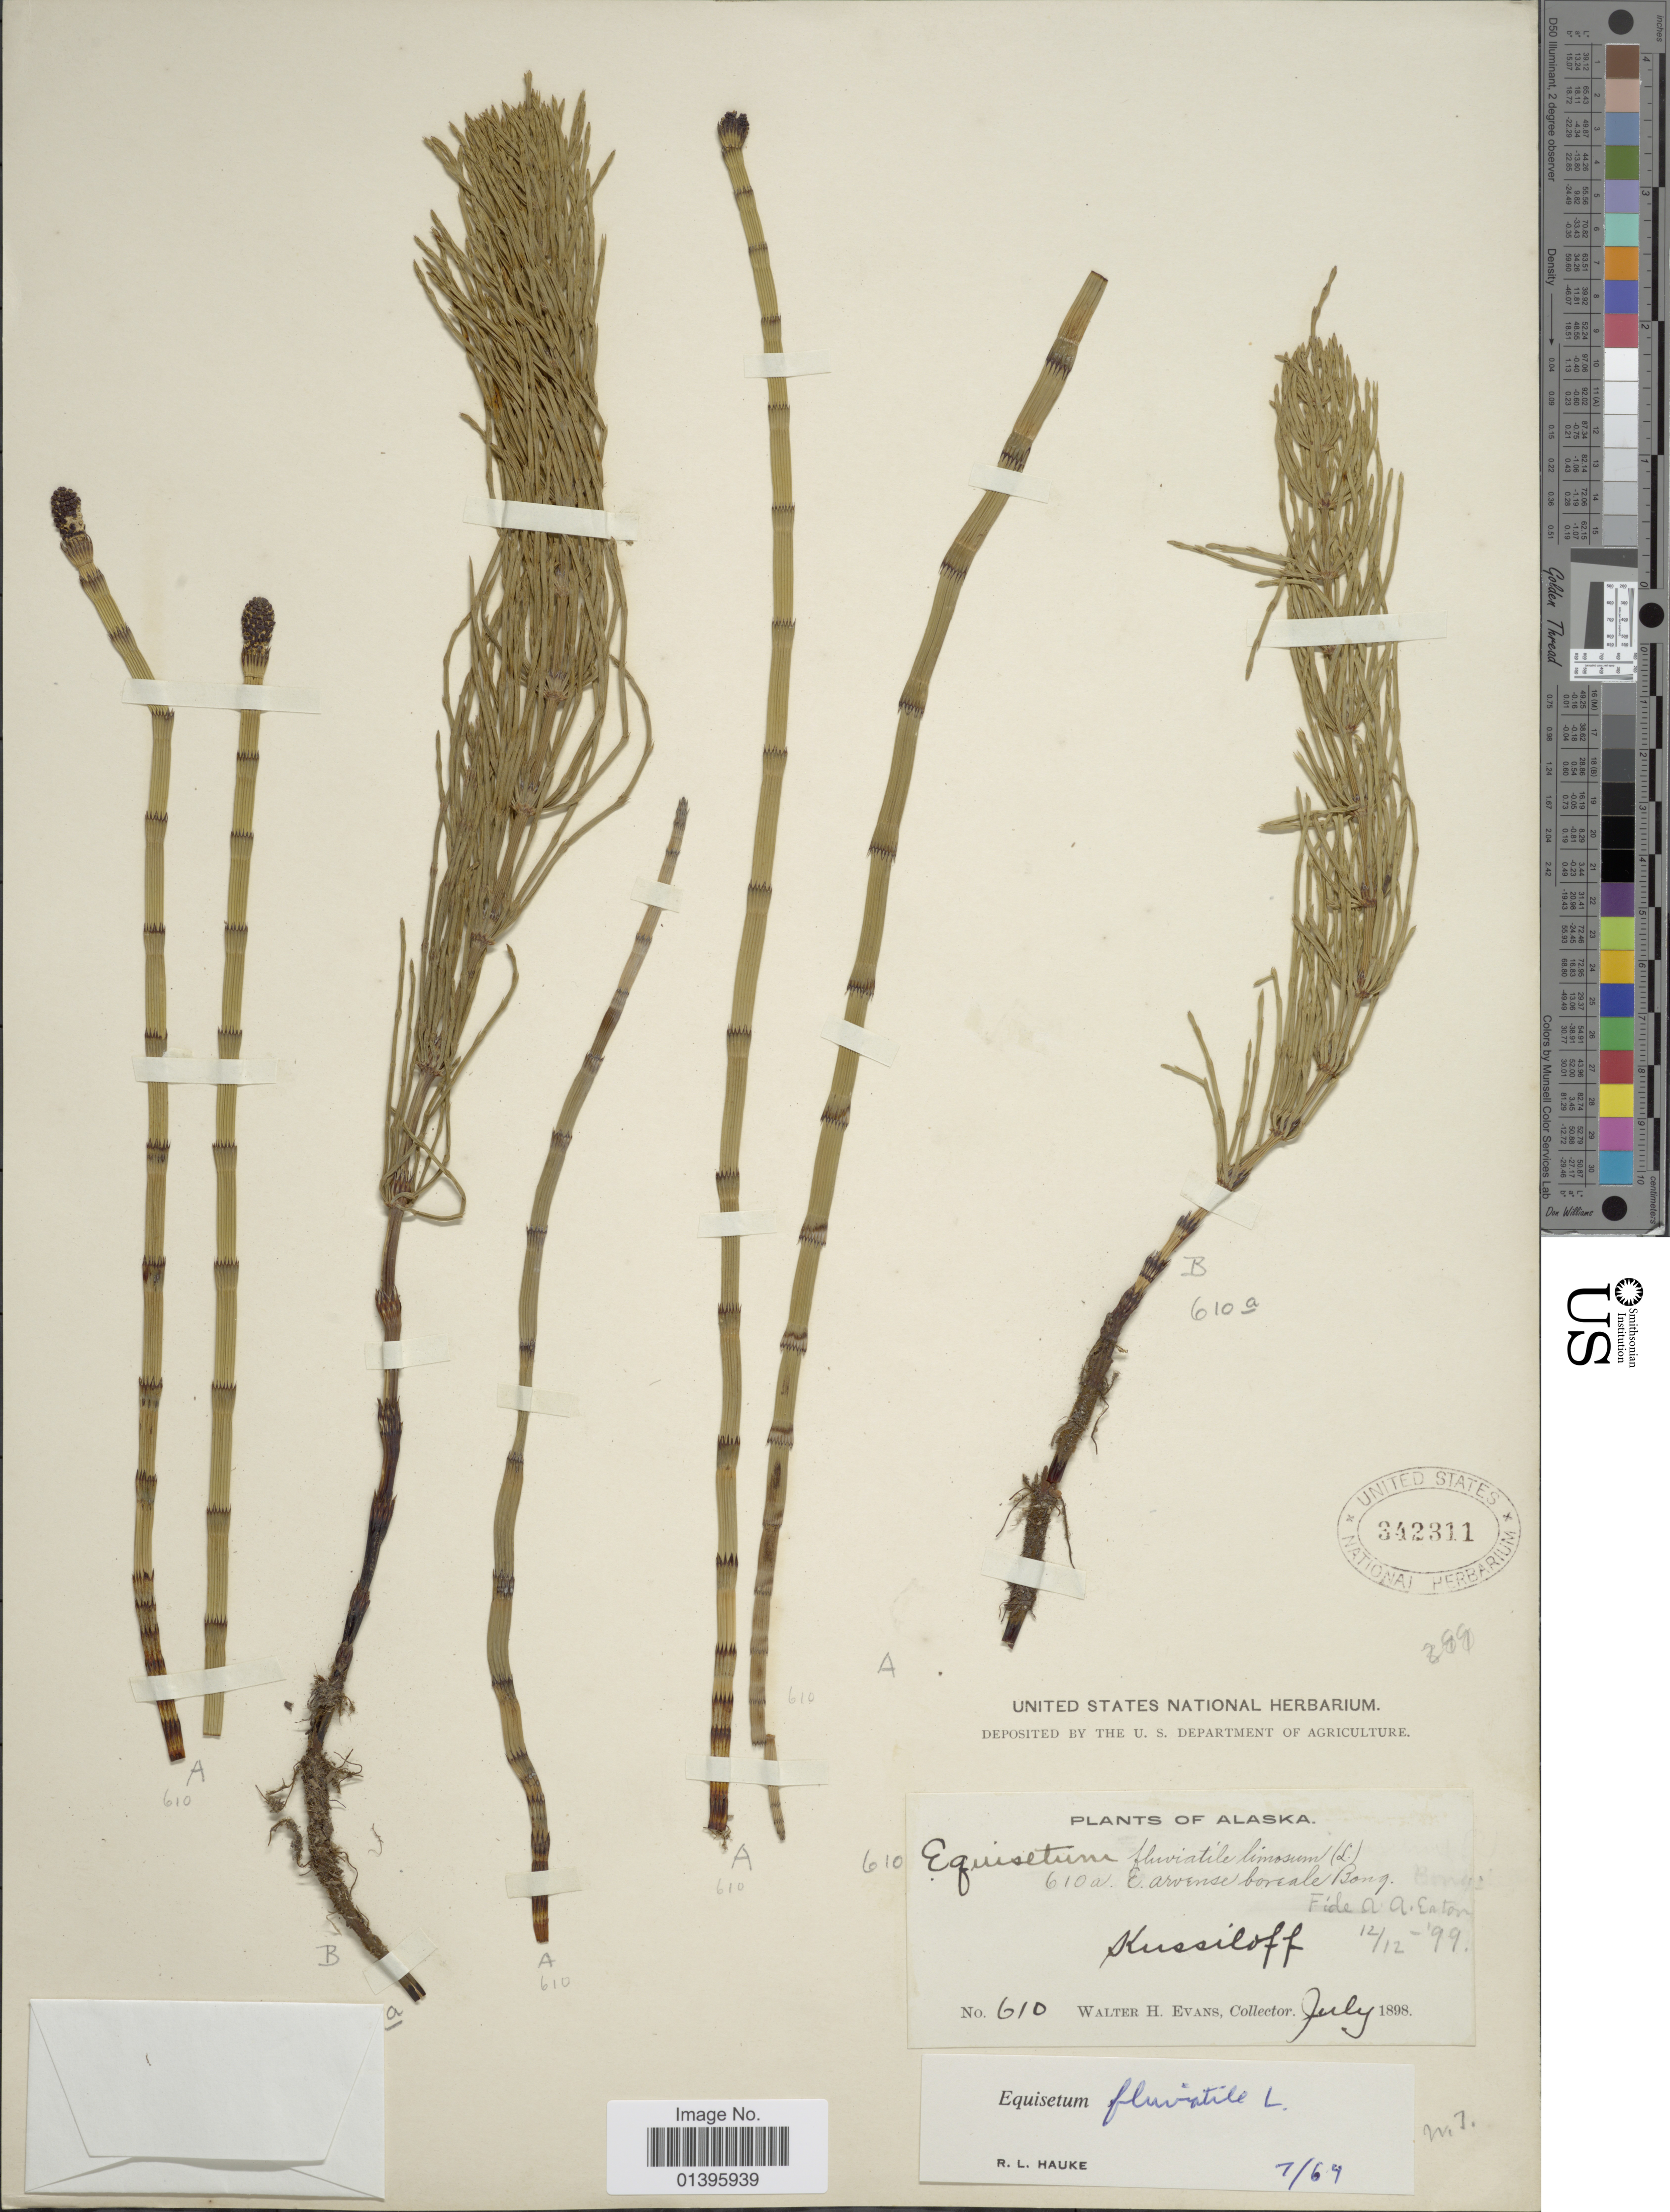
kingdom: Plantae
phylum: Tracheophyta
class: Polypodiopsida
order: Equisetales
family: Equisetaceae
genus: Equisetum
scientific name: Equisetum fluviatile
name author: L.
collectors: W. H. Evans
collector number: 610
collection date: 1898-07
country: United States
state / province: Alaska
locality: Kussiloff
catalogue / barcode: US 342311